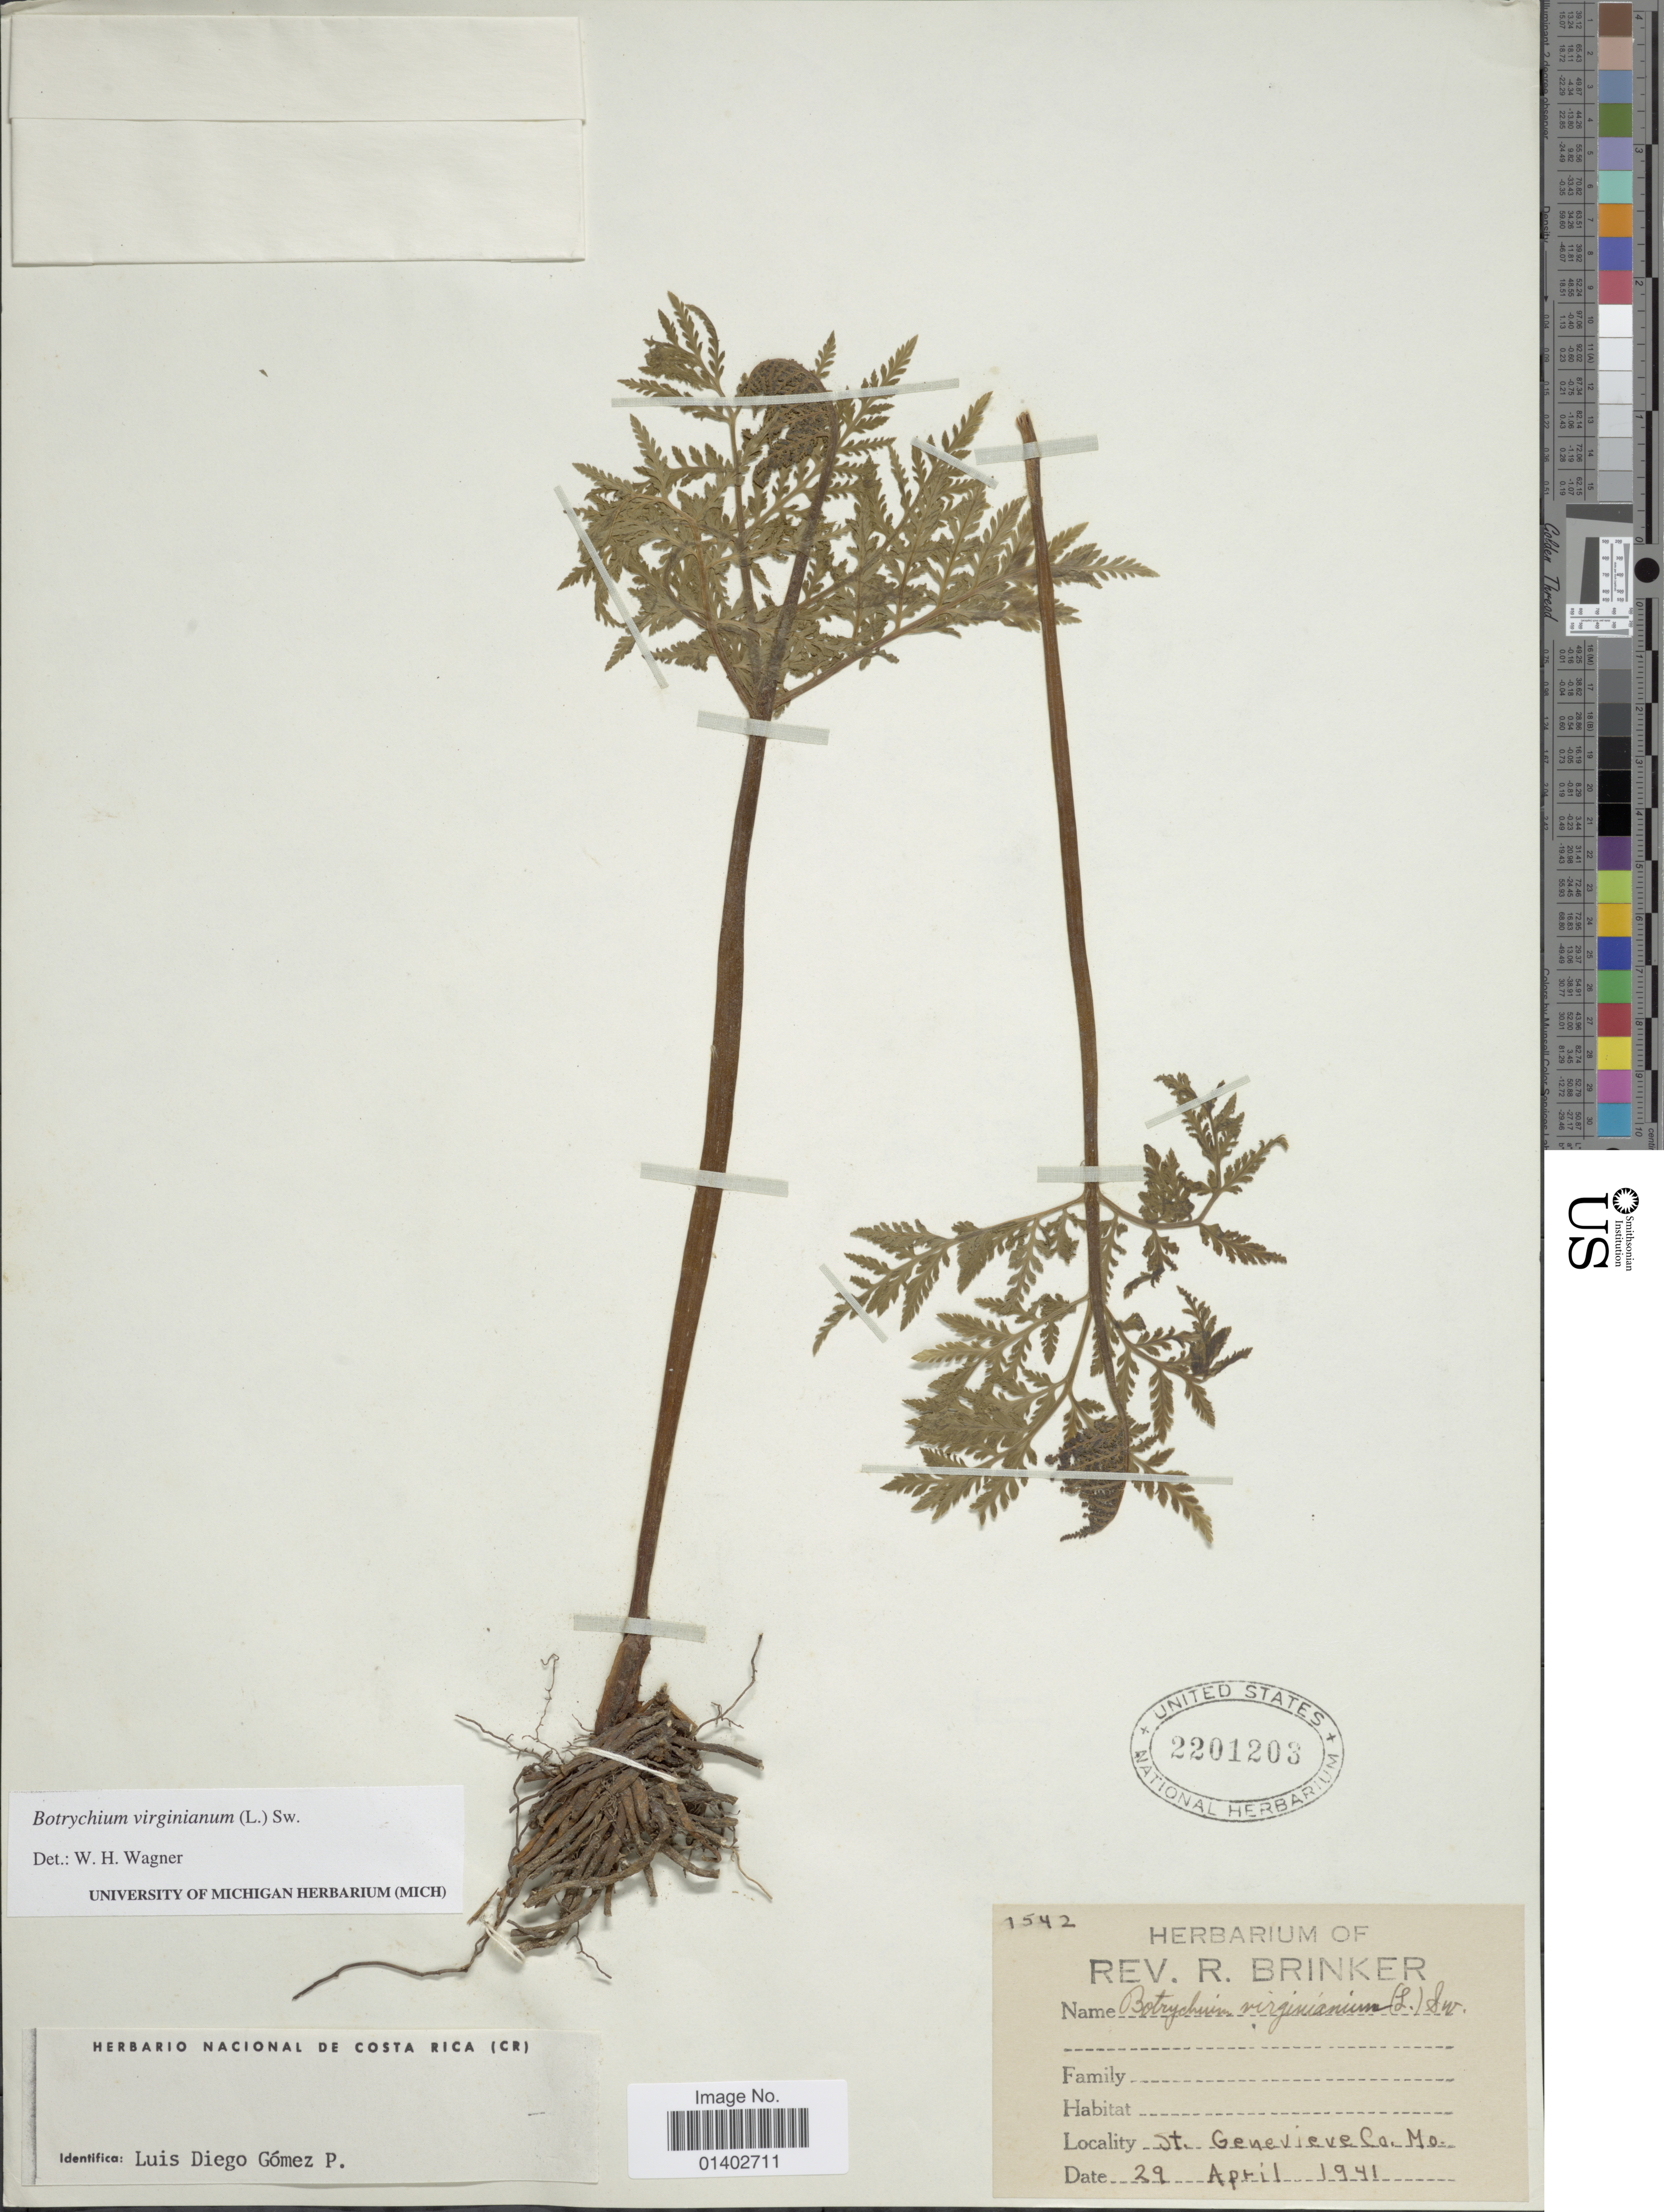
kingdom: Plantae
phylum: Tracheophyta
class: Polypodiopsida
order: Ophioglossales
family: Ophioglossaceae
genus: Botrychium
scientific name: Botrychium virginianum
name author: (L.) Sw.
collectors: R. Brinker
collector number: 1542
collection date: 1941-04-29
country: United States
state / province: Missouri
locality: St Genevieve Co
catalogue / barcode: US 2201203